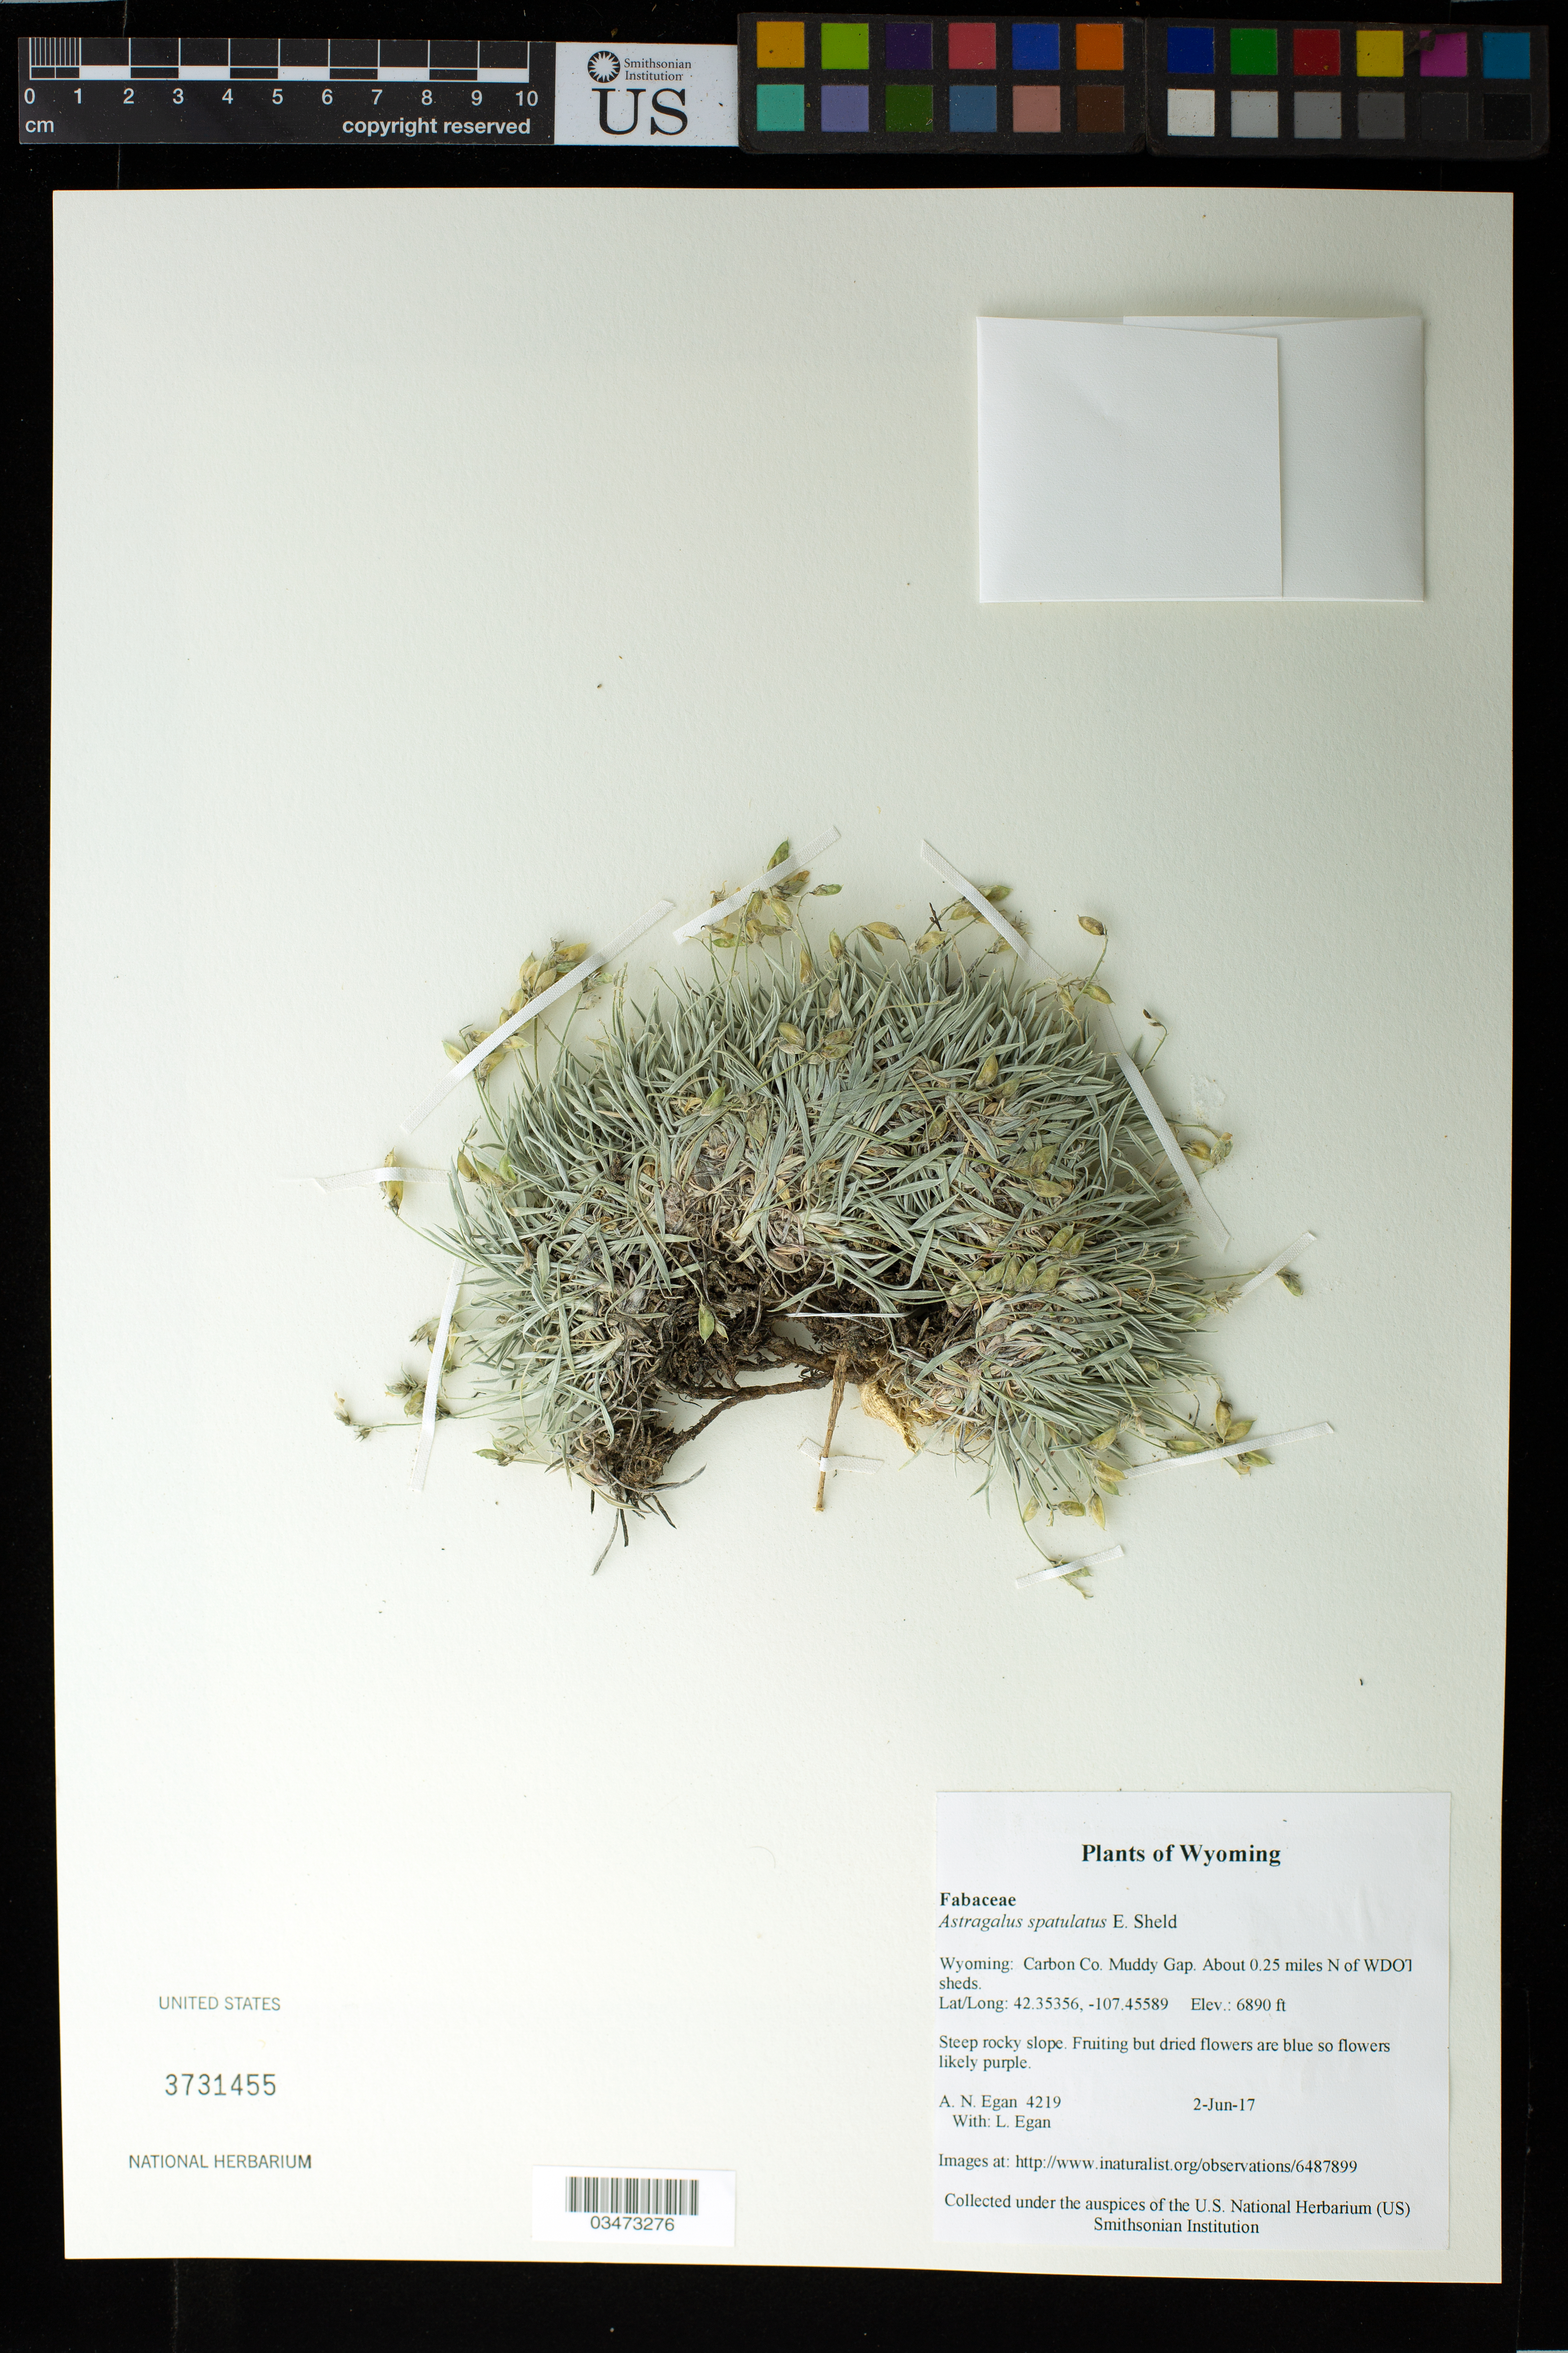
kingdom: Plantae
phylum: Tracheophyta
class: Magnoliopsida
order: Fabales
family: Fabaceae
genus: Astragalus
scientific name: Astragalus spatulatus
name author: E. Sheld.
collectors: A. N. Egan & L. Egan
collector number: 4219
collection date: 2017-06-02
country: United States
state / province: Wyoming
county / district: Carbon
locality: Muddy Gap. About 0.25 miles N of WDOT sheds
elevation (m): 2100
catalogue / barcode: US 3731455